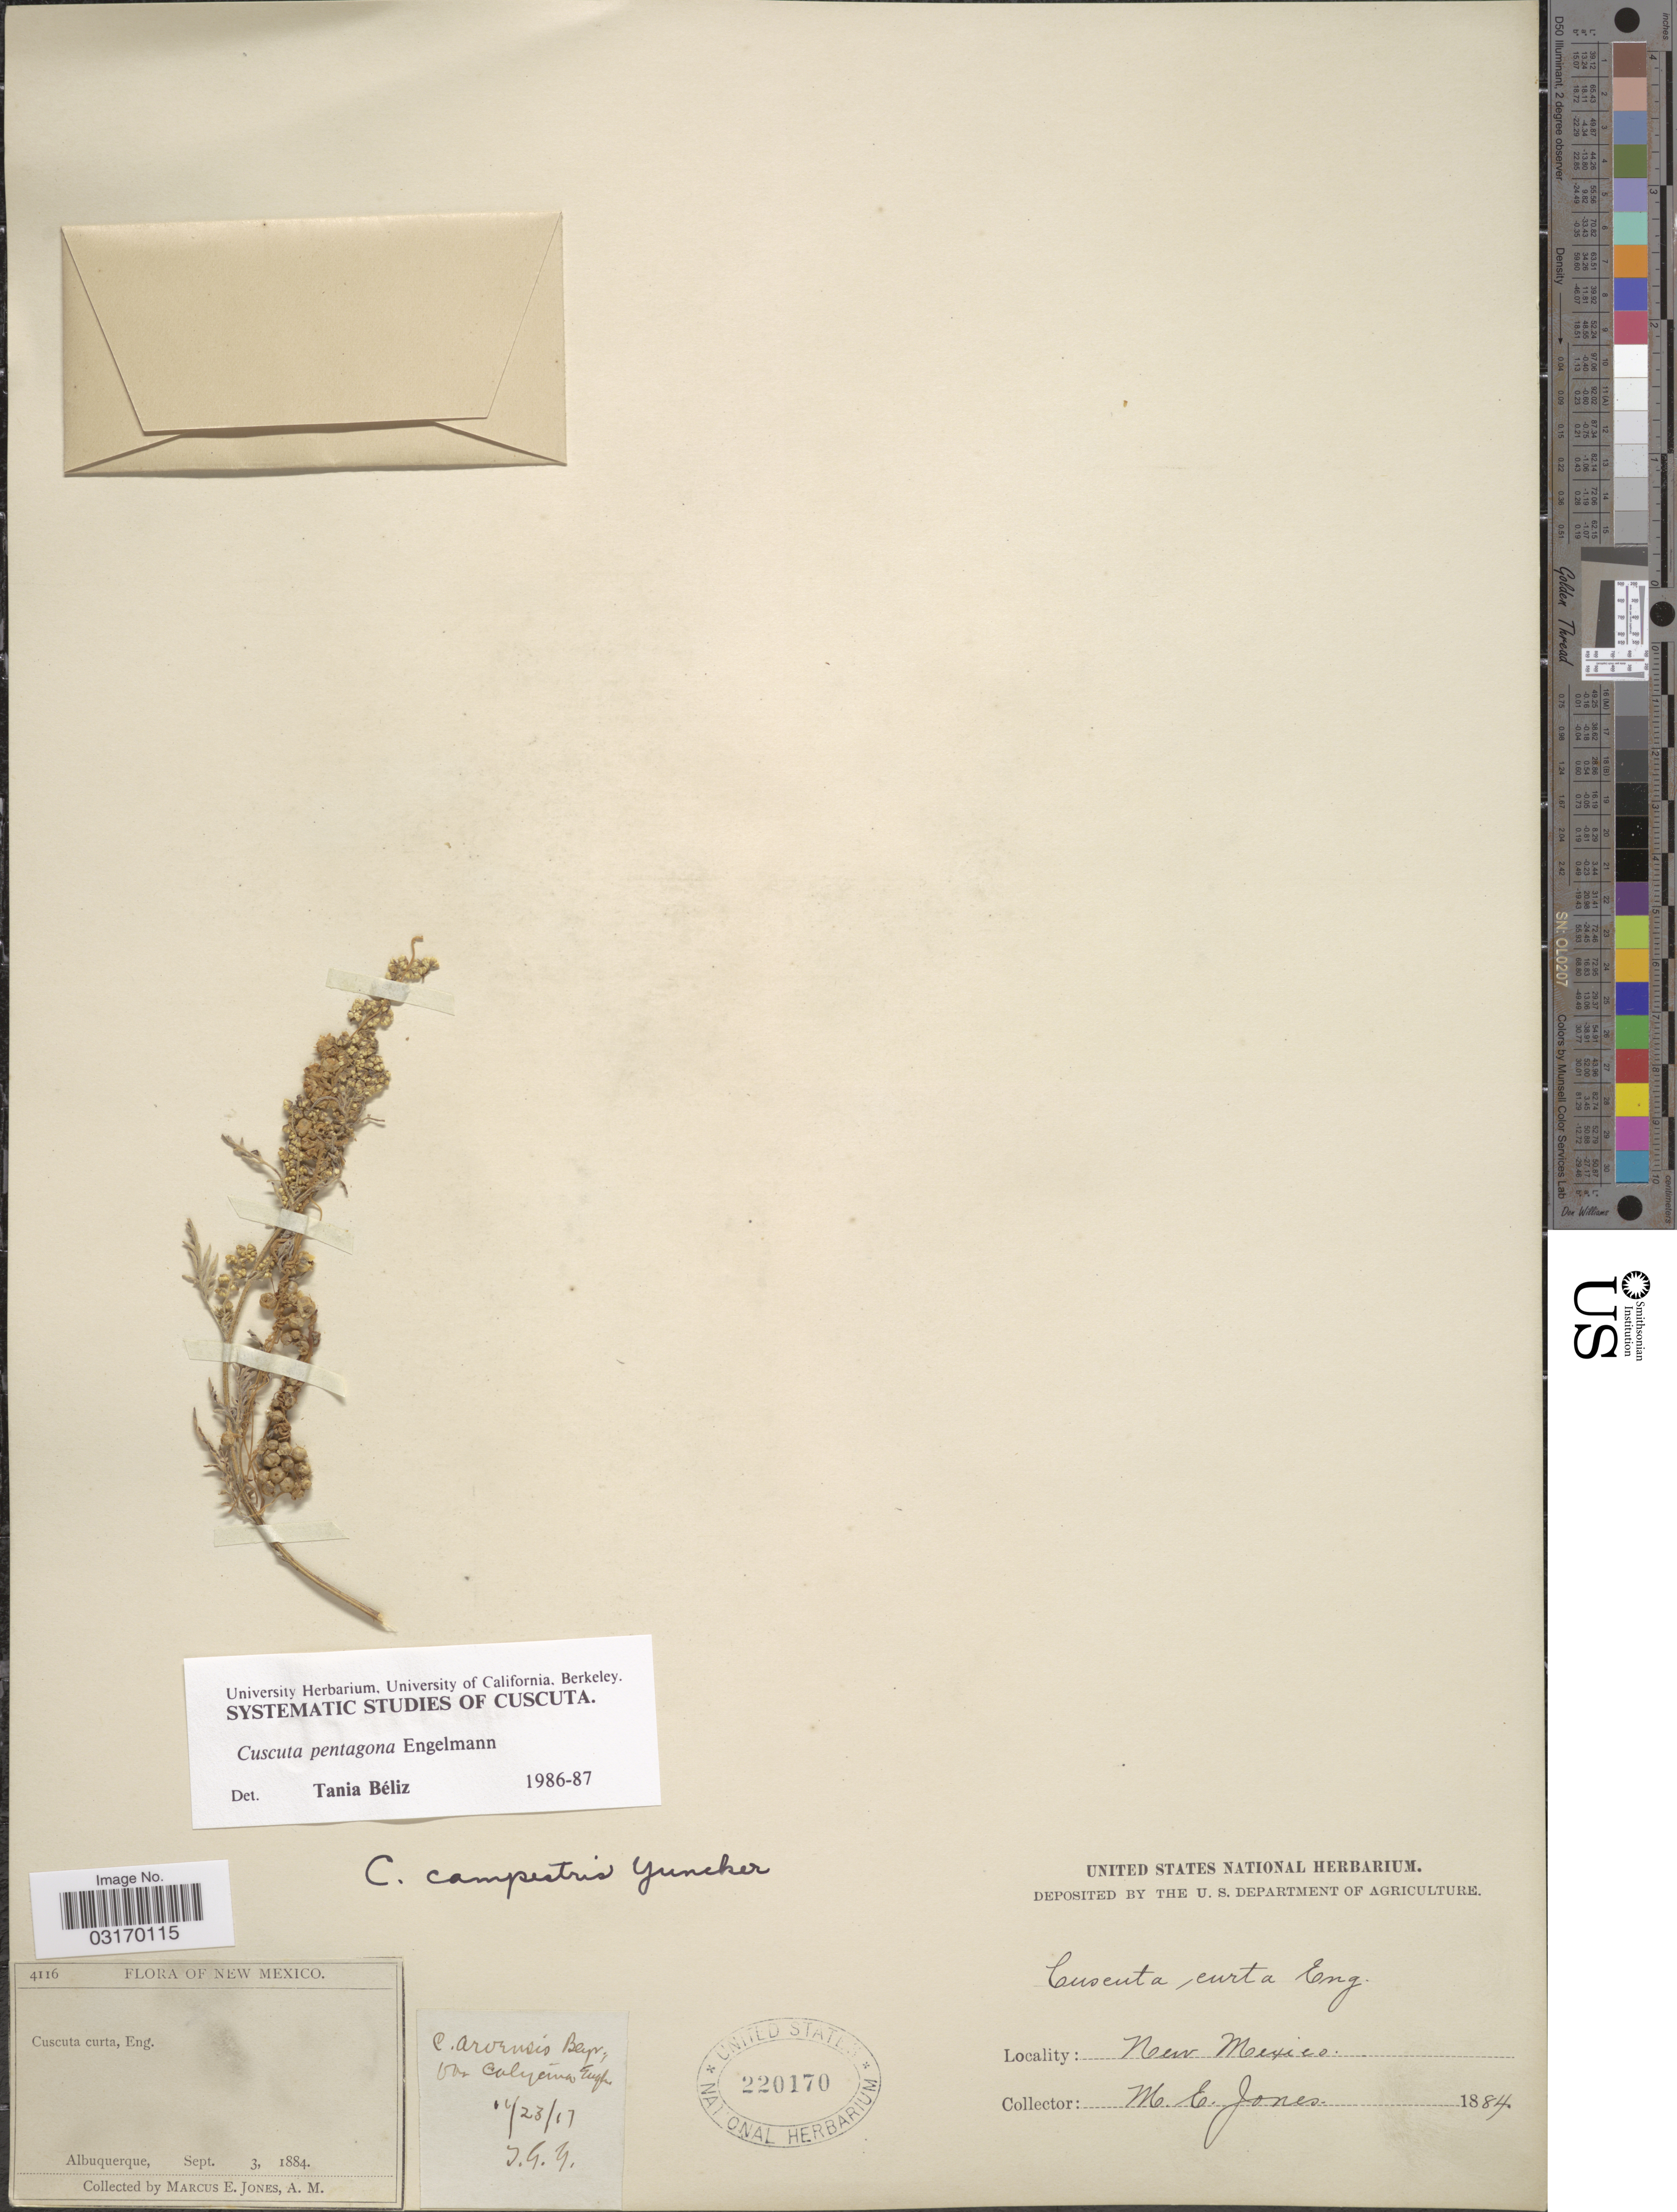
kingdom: Plantae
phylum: Tracheophyta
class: Magnoliopsida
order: Solanales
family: Convolvulaceae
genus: Cuscuta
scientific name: Cuscuta pentagona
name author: Engelm.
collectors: M. E. Jones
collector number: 4116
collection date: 1884-09-03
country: United States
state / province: New Mexico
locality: Albuquerque.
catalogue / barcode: US 220170